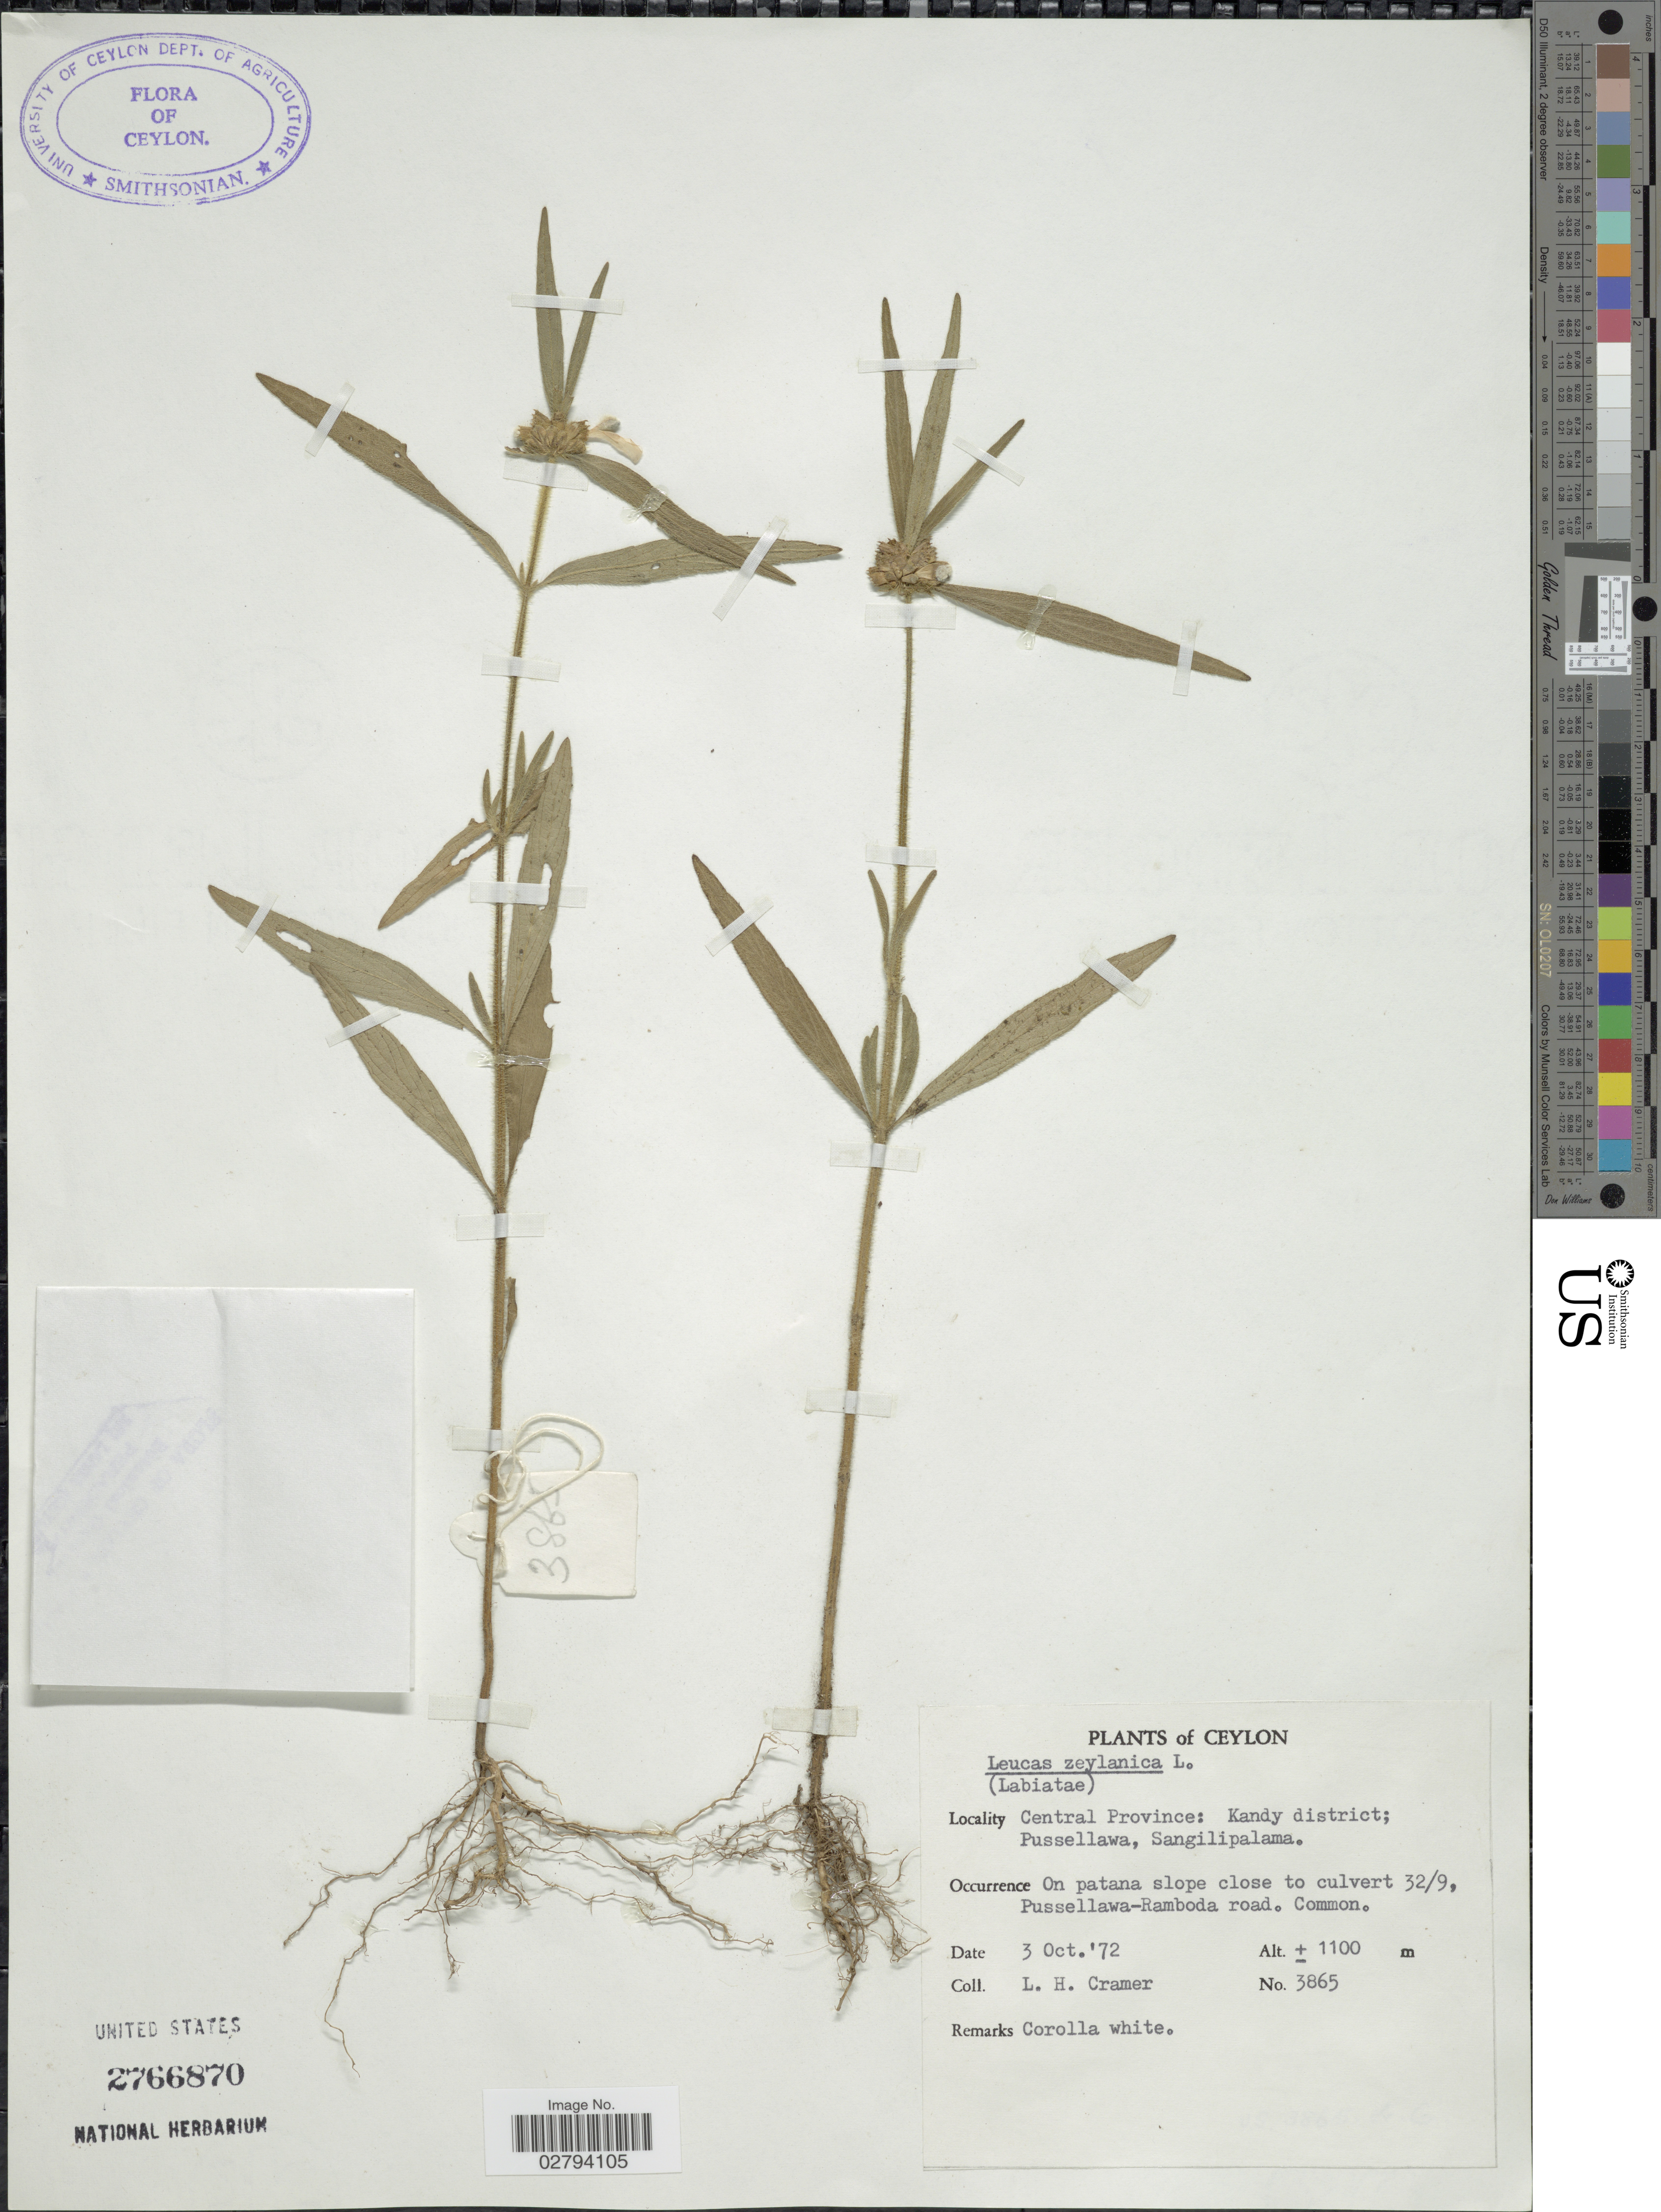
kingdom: Plantae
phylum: Tracheophyta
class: Magnoliopsida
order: Lamiales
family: Lamiaceae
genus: Leucas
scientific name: Leucas zeylanica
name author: (L.) W.T. Aiton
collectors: L. H. Cramer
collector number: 3865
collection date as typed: Transcribed d/m/y: 3/10/72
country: Sri Lanka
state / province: Central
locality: Ceylon, Central Province: Kandy district; Pussellawa, Sangilipalama, on patana slope close to culvert 32/9, Pussellawa-Ramboda road.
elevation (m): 1100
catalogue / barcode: US 2766870